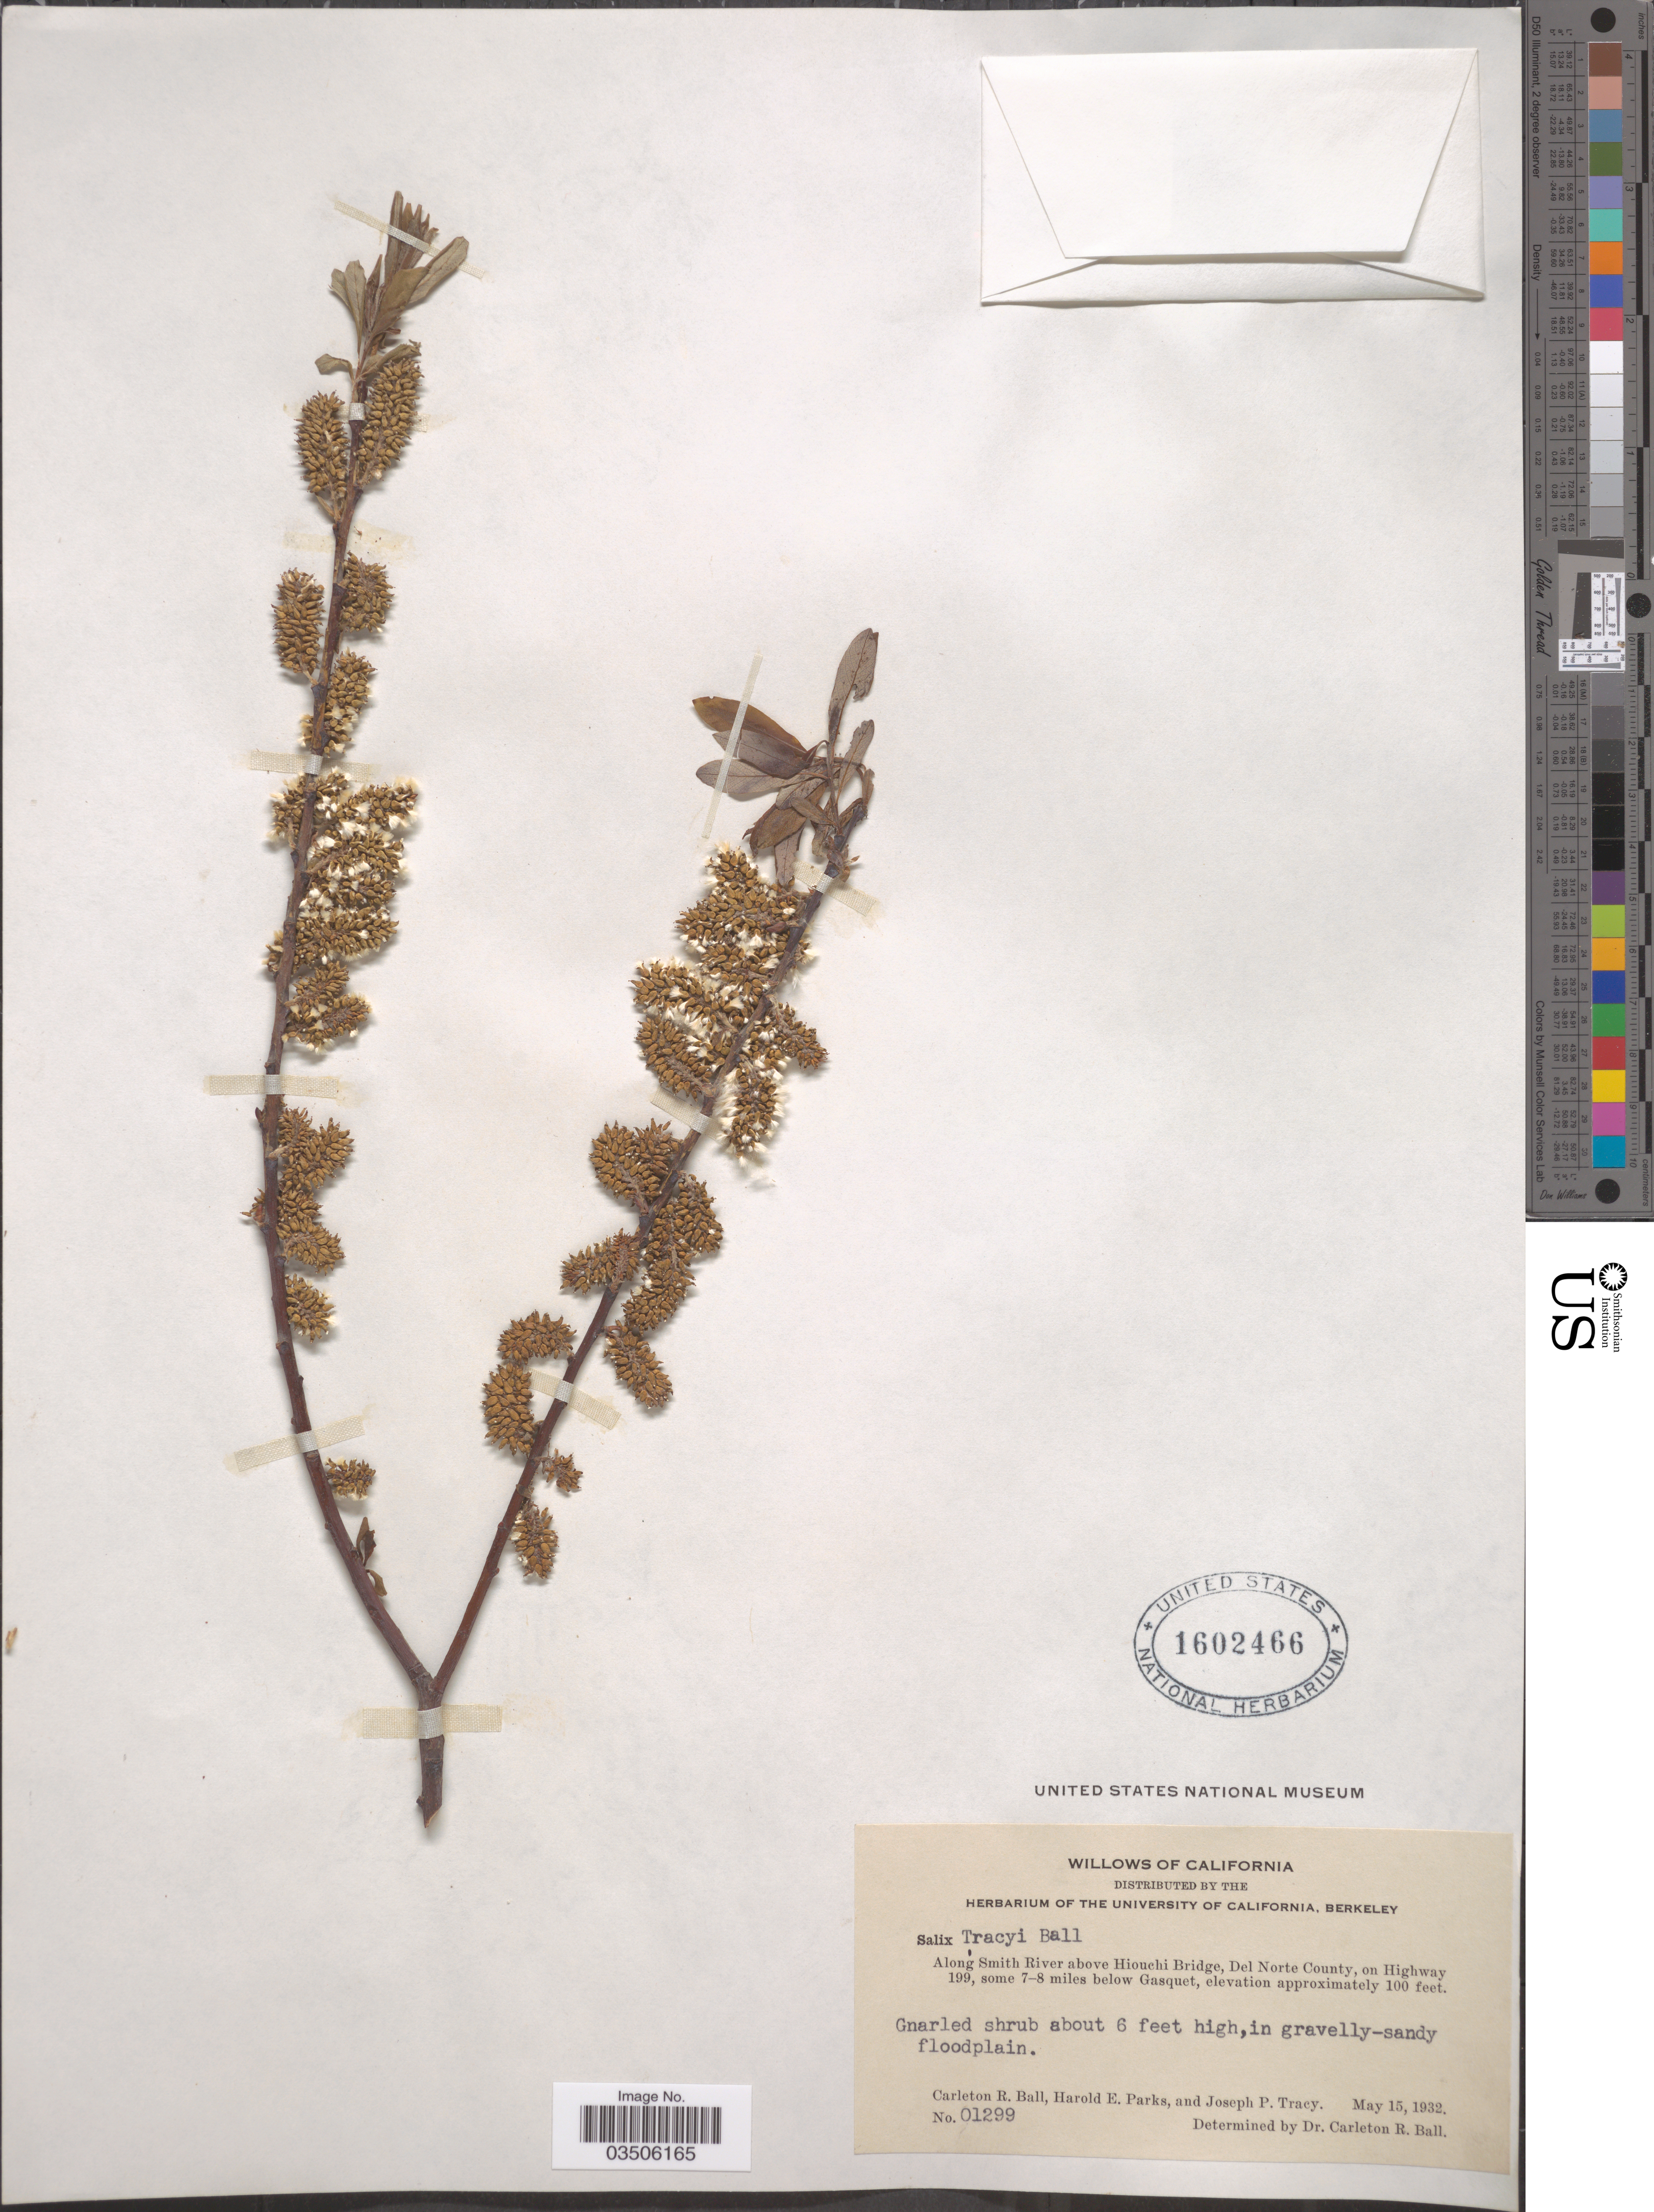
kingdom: Plantae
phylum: Tracheophyta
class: Magnoliopsida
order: Malpighiales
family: Salicaceae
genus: Salix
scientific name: Salix tracyi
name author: C.R. Ball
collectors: R. H. Ball, H. E. Parks & J. Tracy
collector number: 01299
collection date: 1932-05-15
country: United States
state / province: California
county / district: Del Norte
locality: Along Smith River above Hiouchi Bridge, Del Norte County, on Highway 199, some 7-8 miles below Gasquet.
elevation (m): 30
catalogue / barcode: US 1602466